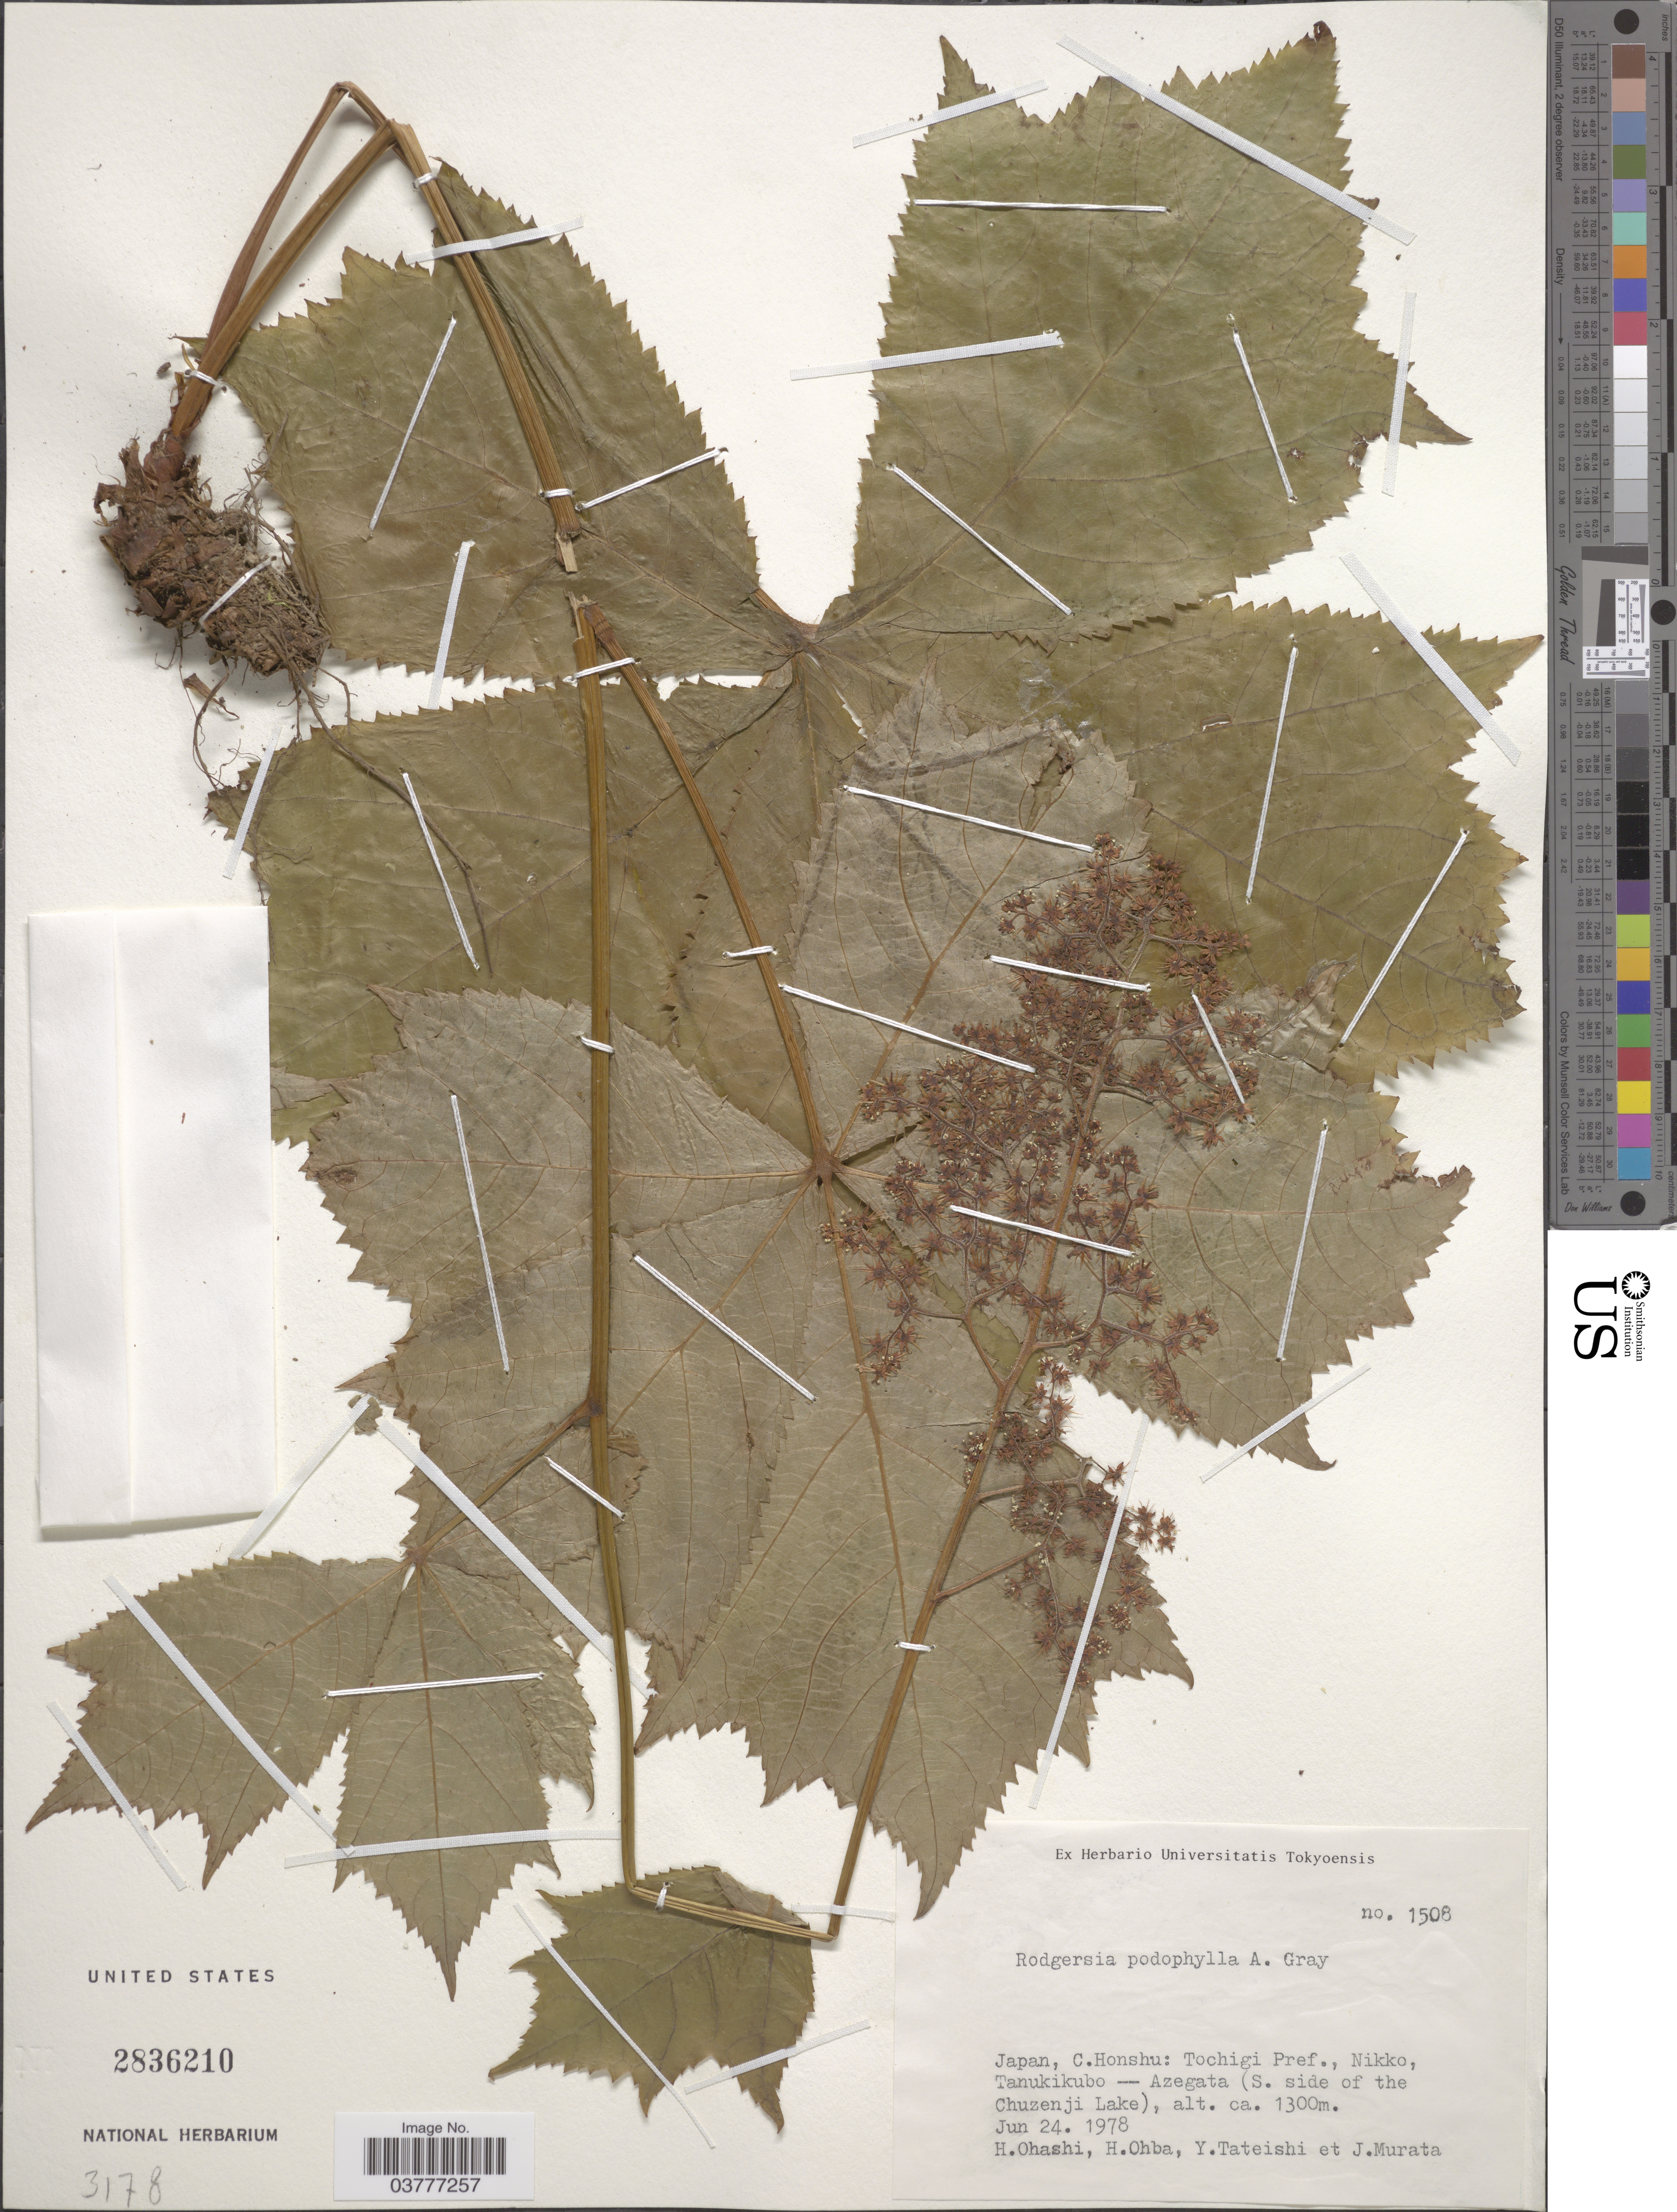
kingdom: Plantae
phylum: Tracheophyta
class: Magnoliopsida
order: Saxifragales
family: Saxifragaceae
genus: Rodgersia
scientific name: Rodgersia podophylla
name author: A. Gray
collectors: H. Ohashi, H. Ohba, Y. Tateishi & J. Murata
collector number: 1508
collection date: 1978-06-24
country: Japan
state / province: Totigi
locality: C. Honshu: Tochigi Pref., Nikko, Tanukikubo --- Azegata (S. side of the Chuzenji Lake).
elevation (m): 1300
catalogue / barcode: US 2836210